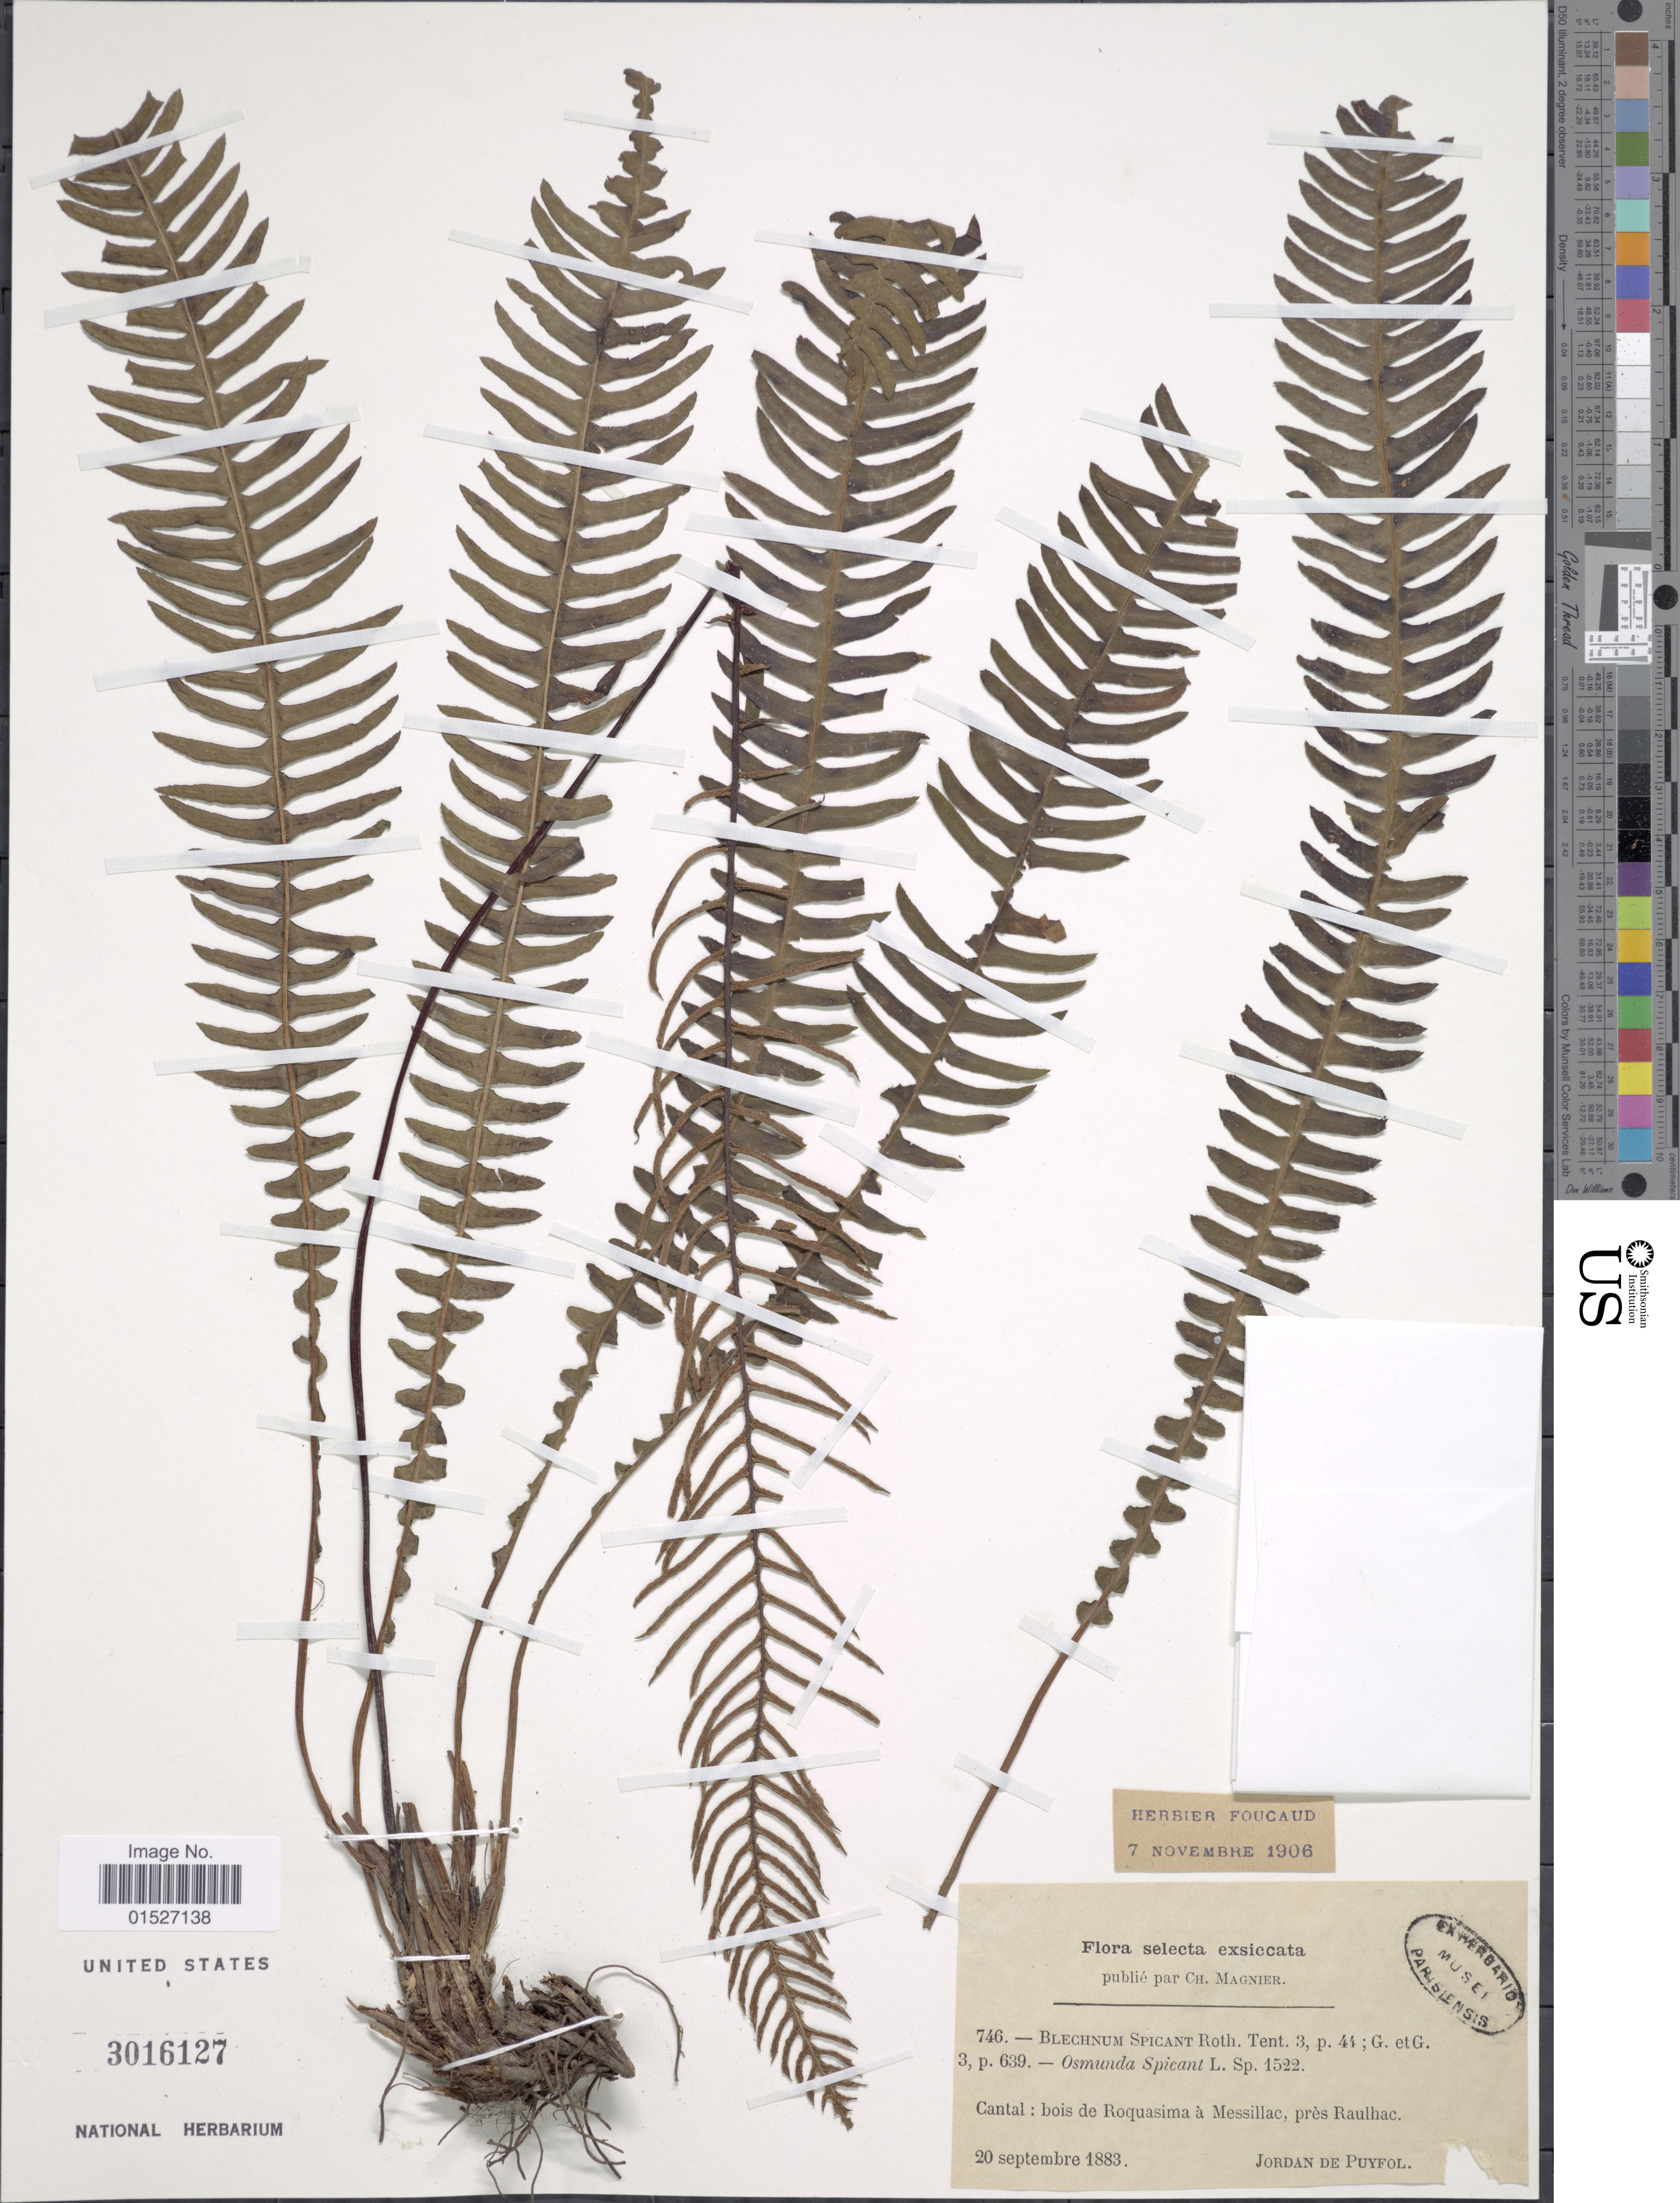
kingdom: Plantae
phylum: Tracheophyta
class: Polypodiopsida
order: Polypodiales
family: Blechnaceae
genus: Blechnum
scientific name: Blechnum spicant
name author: (L.) Sm.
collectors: J. De Puyfol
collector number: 746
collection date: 1883-09-20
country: France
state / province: Auvergne-Rhône-Alpes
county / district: Cantal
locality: Cantal:bois de Roquasima a Messillac, pres Raulhac.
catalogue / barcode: US 3016127